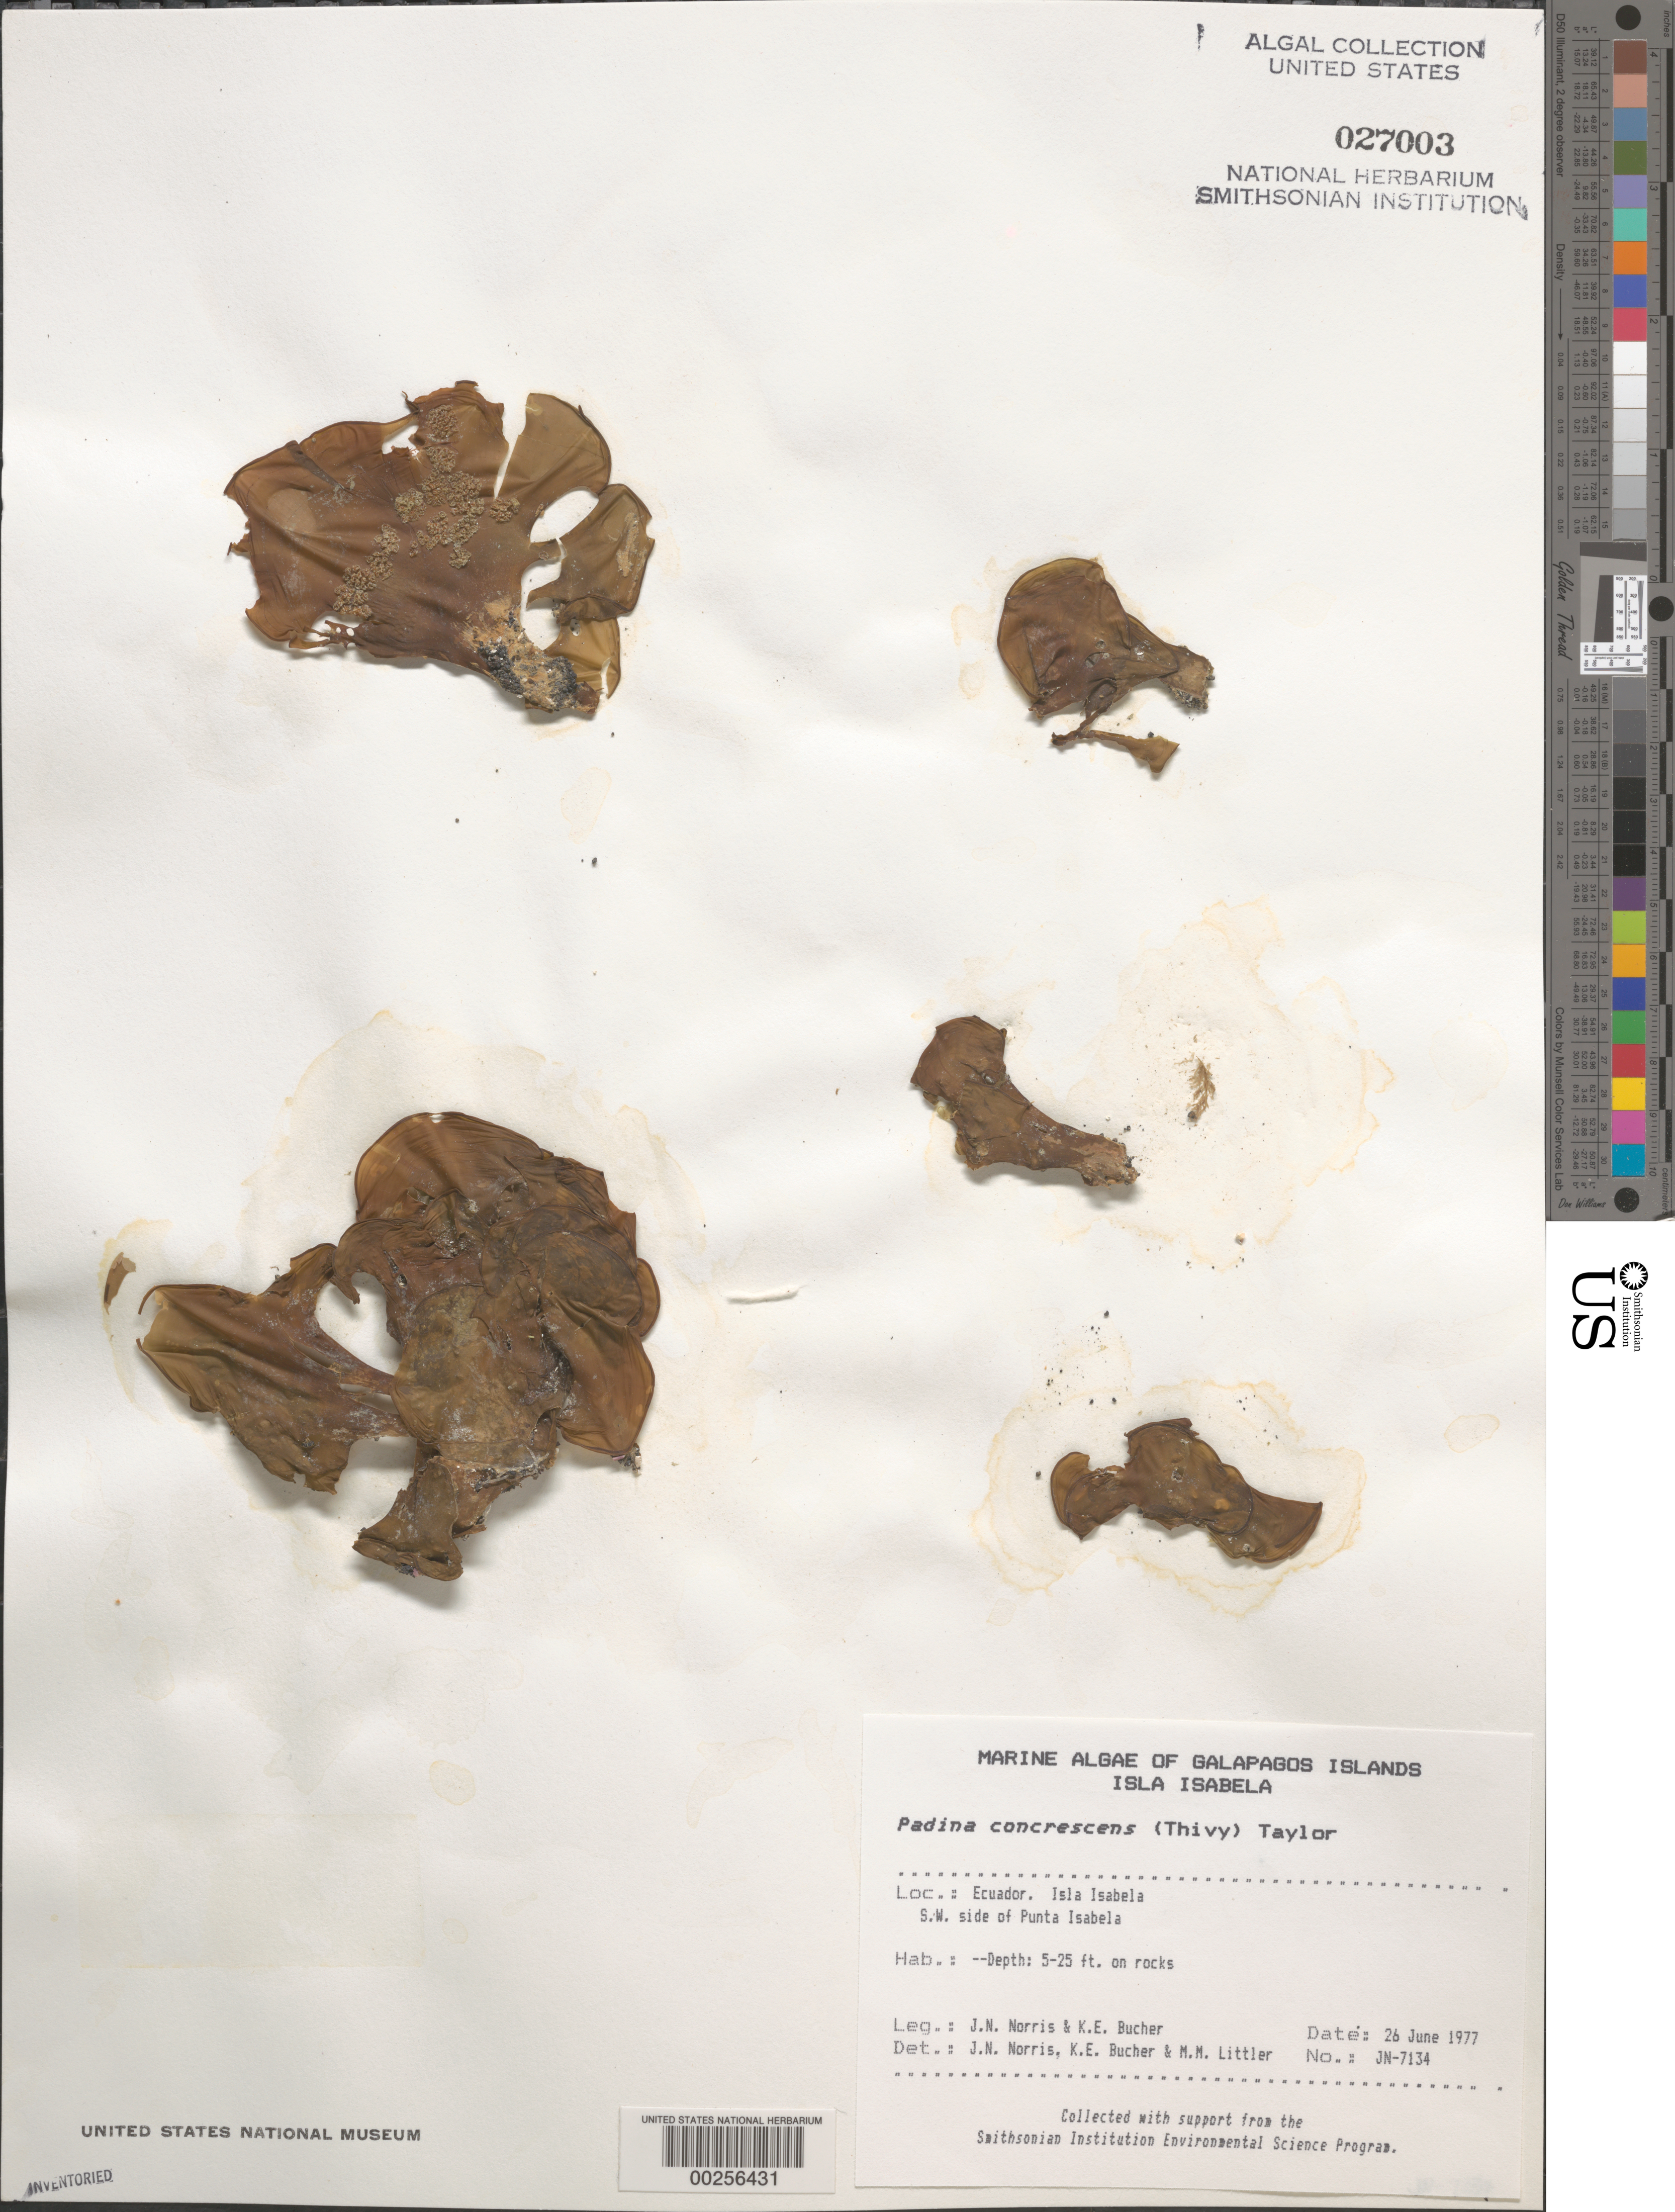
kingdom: Chromista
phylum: Ochrophyta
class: Phaeophyceae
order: Dictyotales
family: Dictyotaceae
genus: Padina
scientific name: Padina sp.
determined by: Norris, James N.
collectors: J. N. Norris & K. E. Bucher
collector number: JN-7134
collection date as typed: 26 Jun 1977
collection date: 1977-06-26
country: Ecuador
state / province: Colón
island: Isabela [Albemarle]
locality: Punta Albemarle, SWside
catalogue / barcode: US 27003